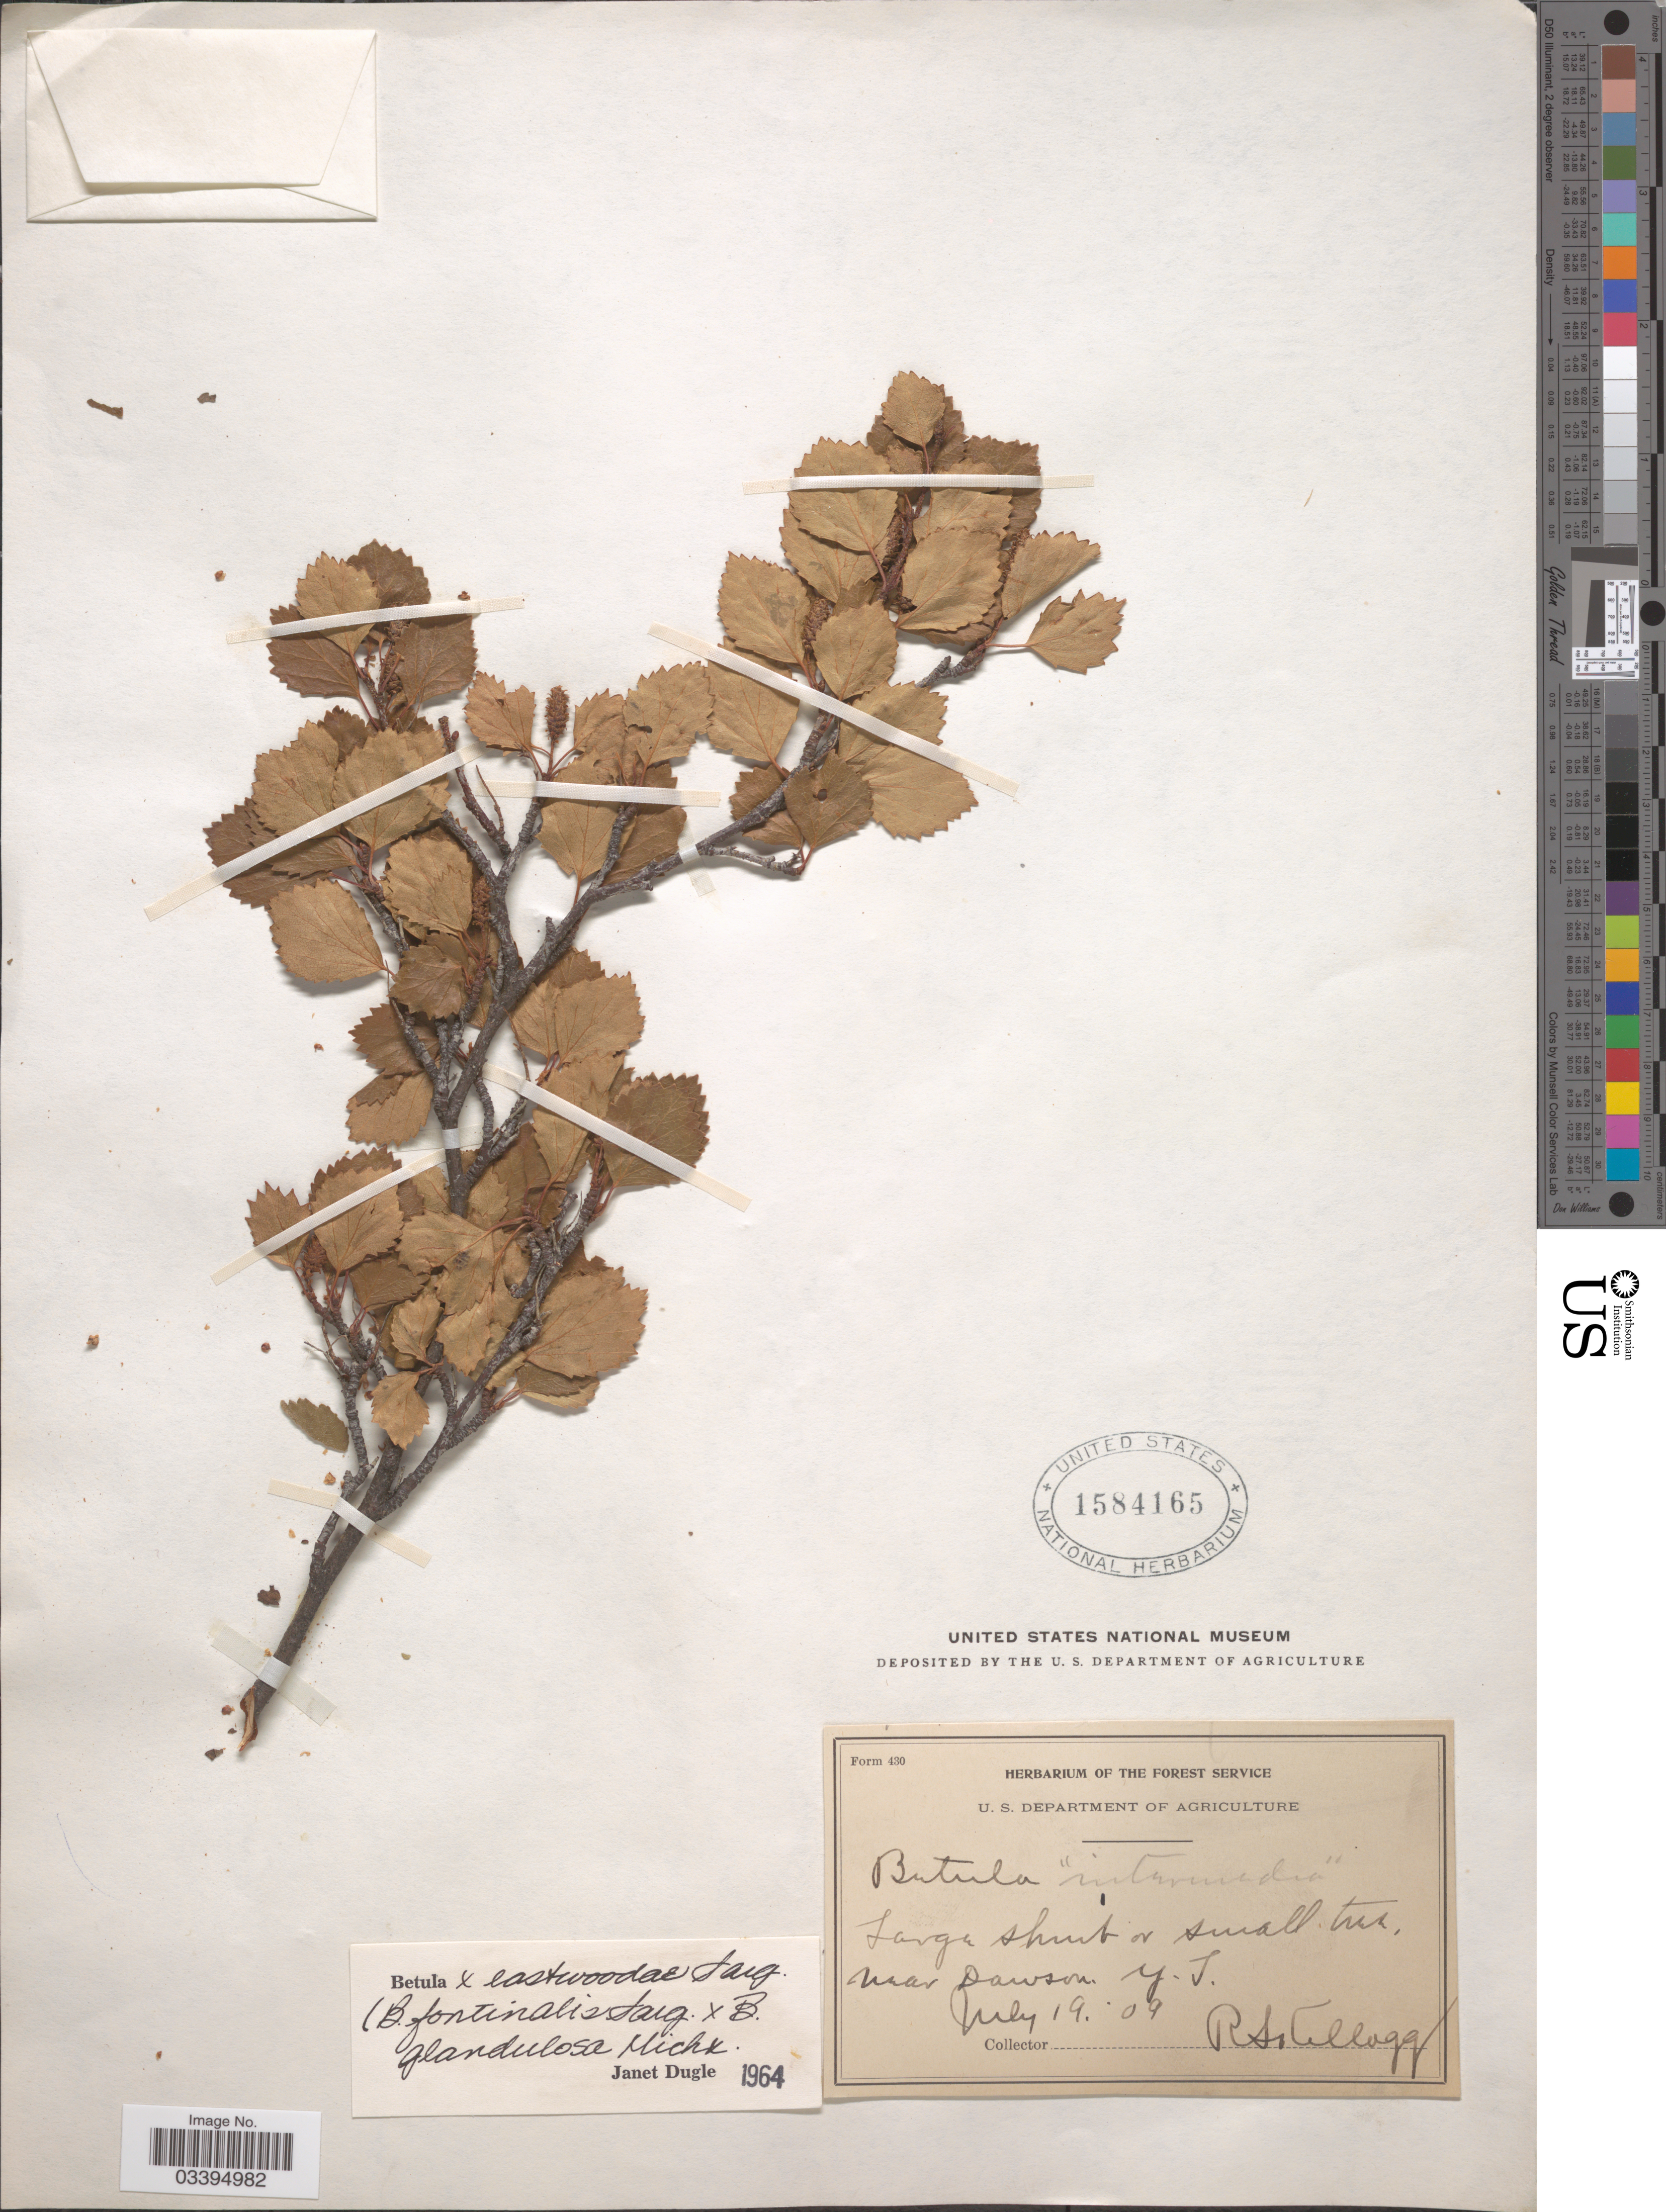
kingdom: Plantae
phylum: Tracheophyta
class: Magnoliopsida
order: Fagales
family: Betulaceae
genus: Betula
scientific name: Betula eastwoodae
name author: Sarg.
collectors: R. Kellogg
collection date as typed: Transcribed d/m/y: 19/7/9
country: Canada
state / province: Yukon Territory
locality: Near Dawson, Y. T.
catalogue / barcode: US 1584165